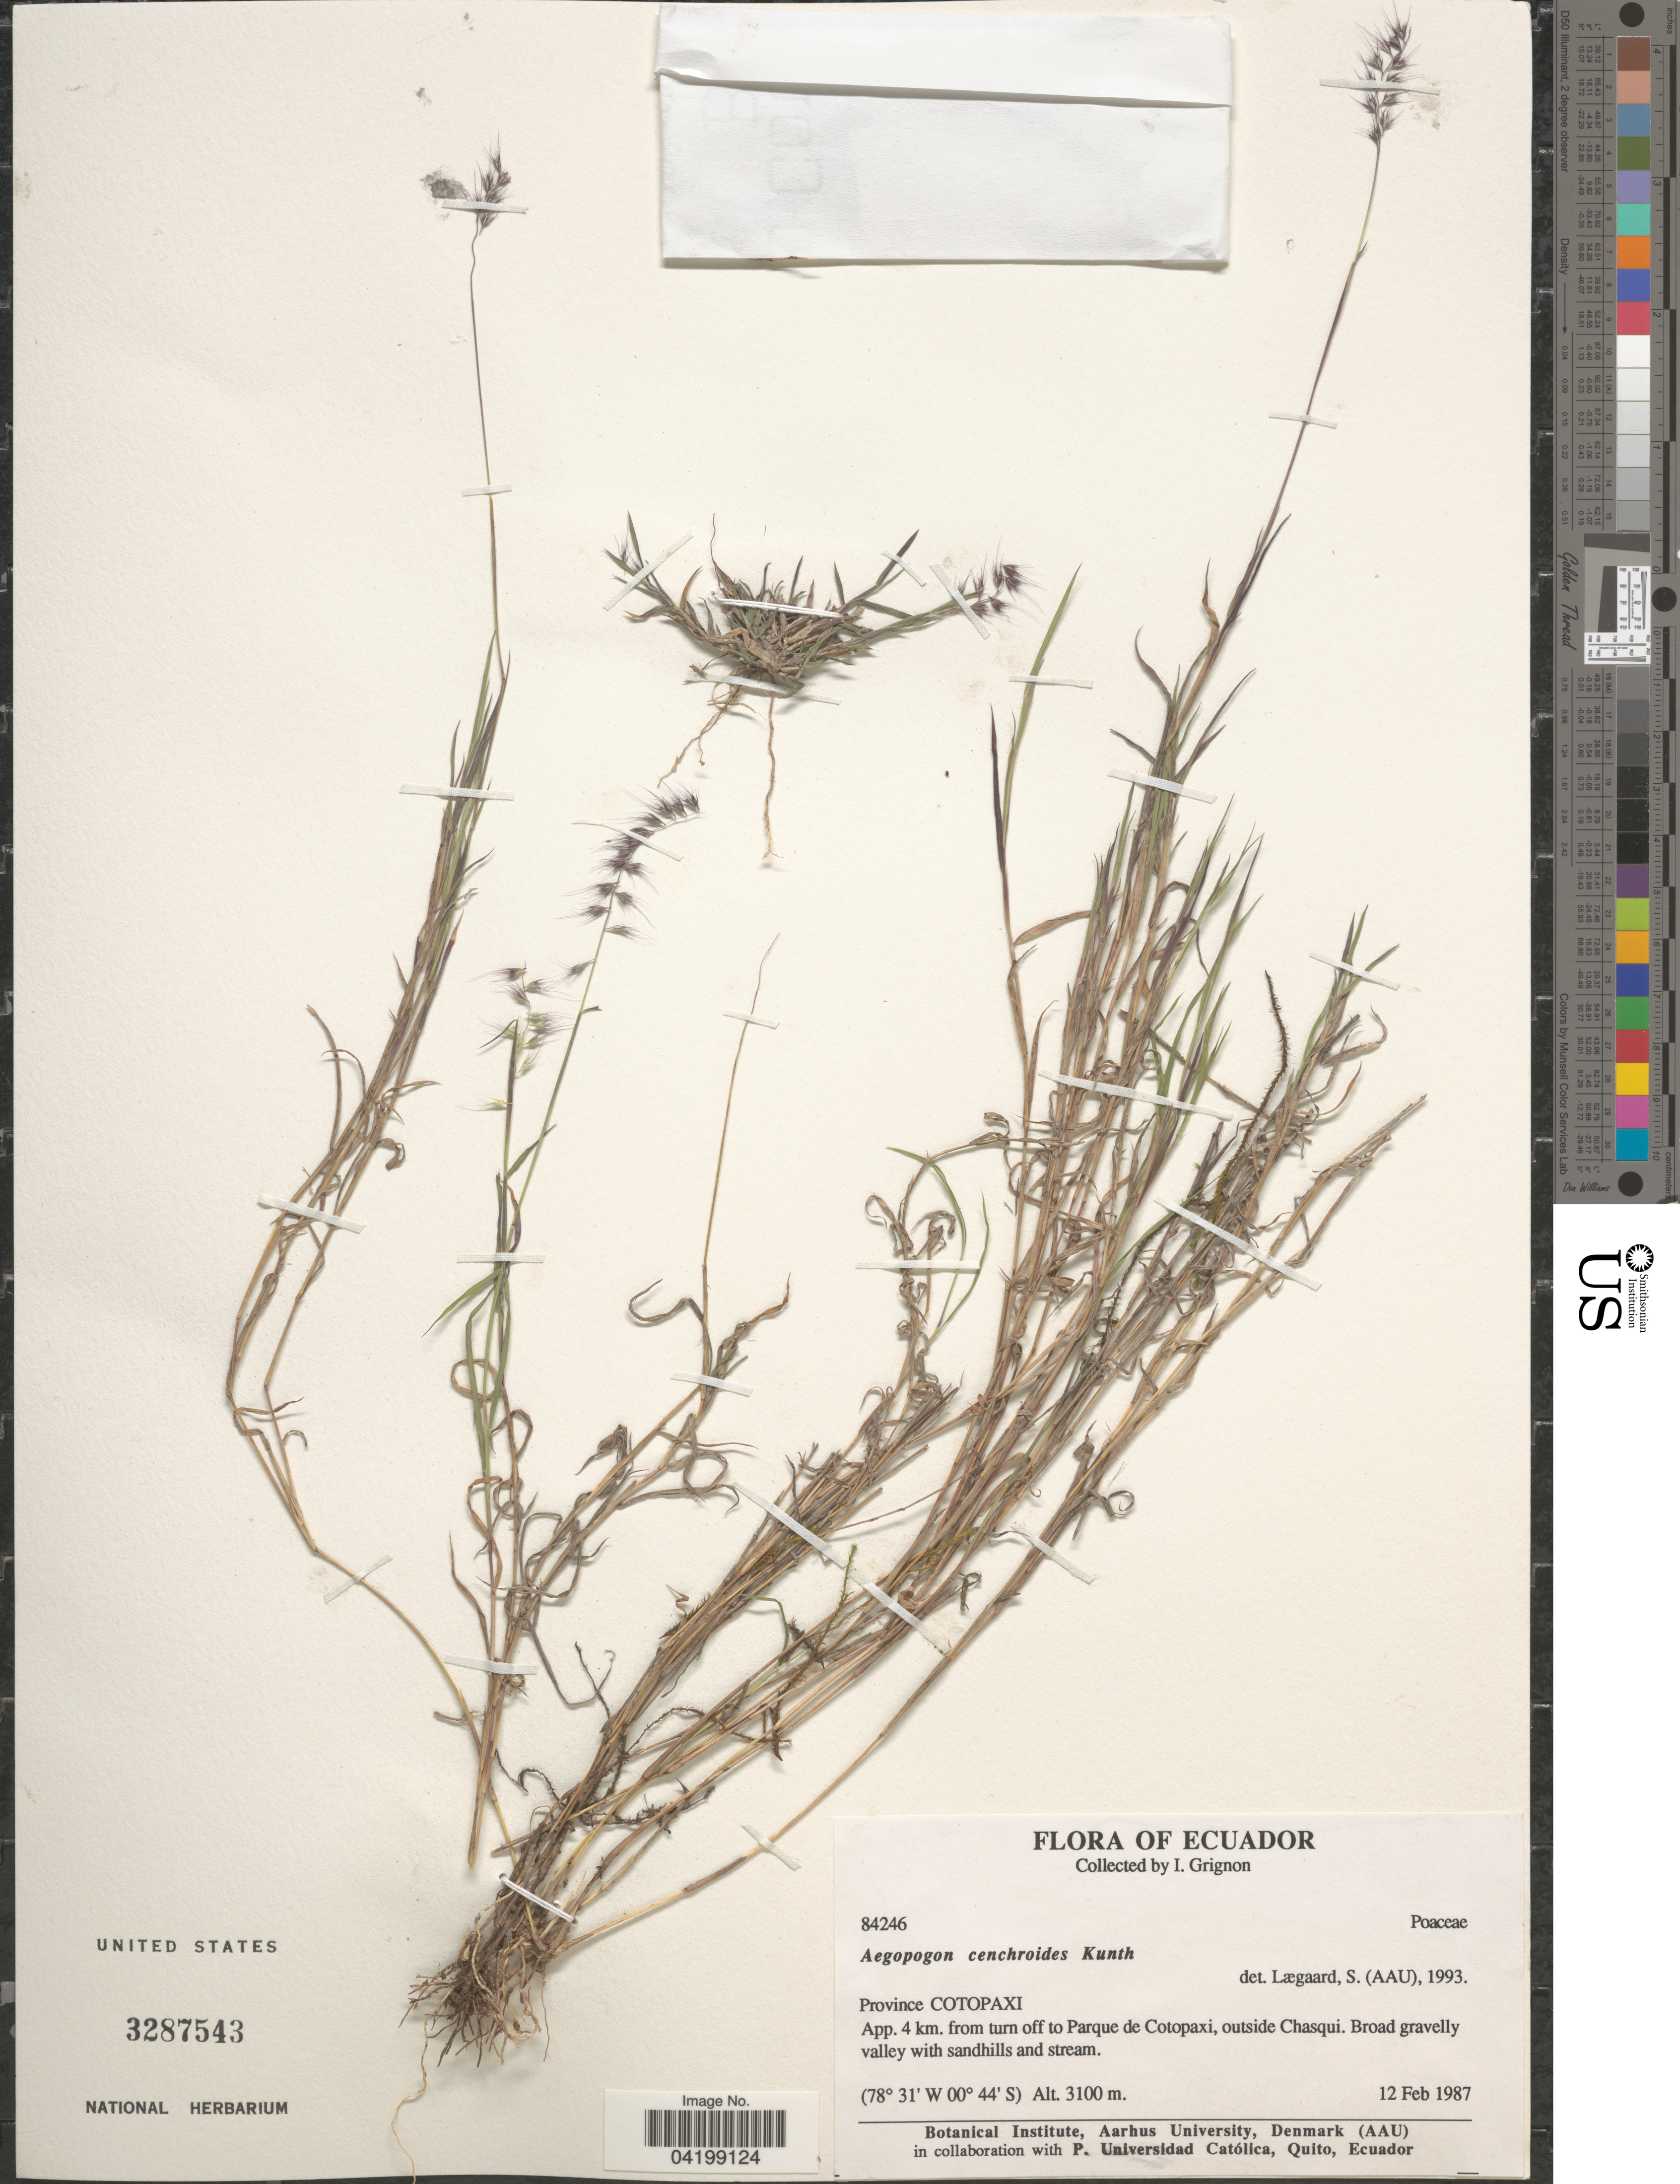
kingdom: Plantae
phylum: Tracheophyta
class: Liliopsida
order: Poales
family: Poaceae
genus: Muhlenbergia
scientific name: Muhlenbergia cenchroides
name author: (Humb. & Bonpl. ex Willd.) P.M. Peterson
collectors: I. Grignon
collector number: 84246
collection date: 1987-02-12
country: Ecuador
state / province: Cotopaxi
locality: App. 4 km. from turn off to Parque de Cotopaxi, outside Chasqui.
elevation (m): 3100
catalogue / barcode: US 3287543